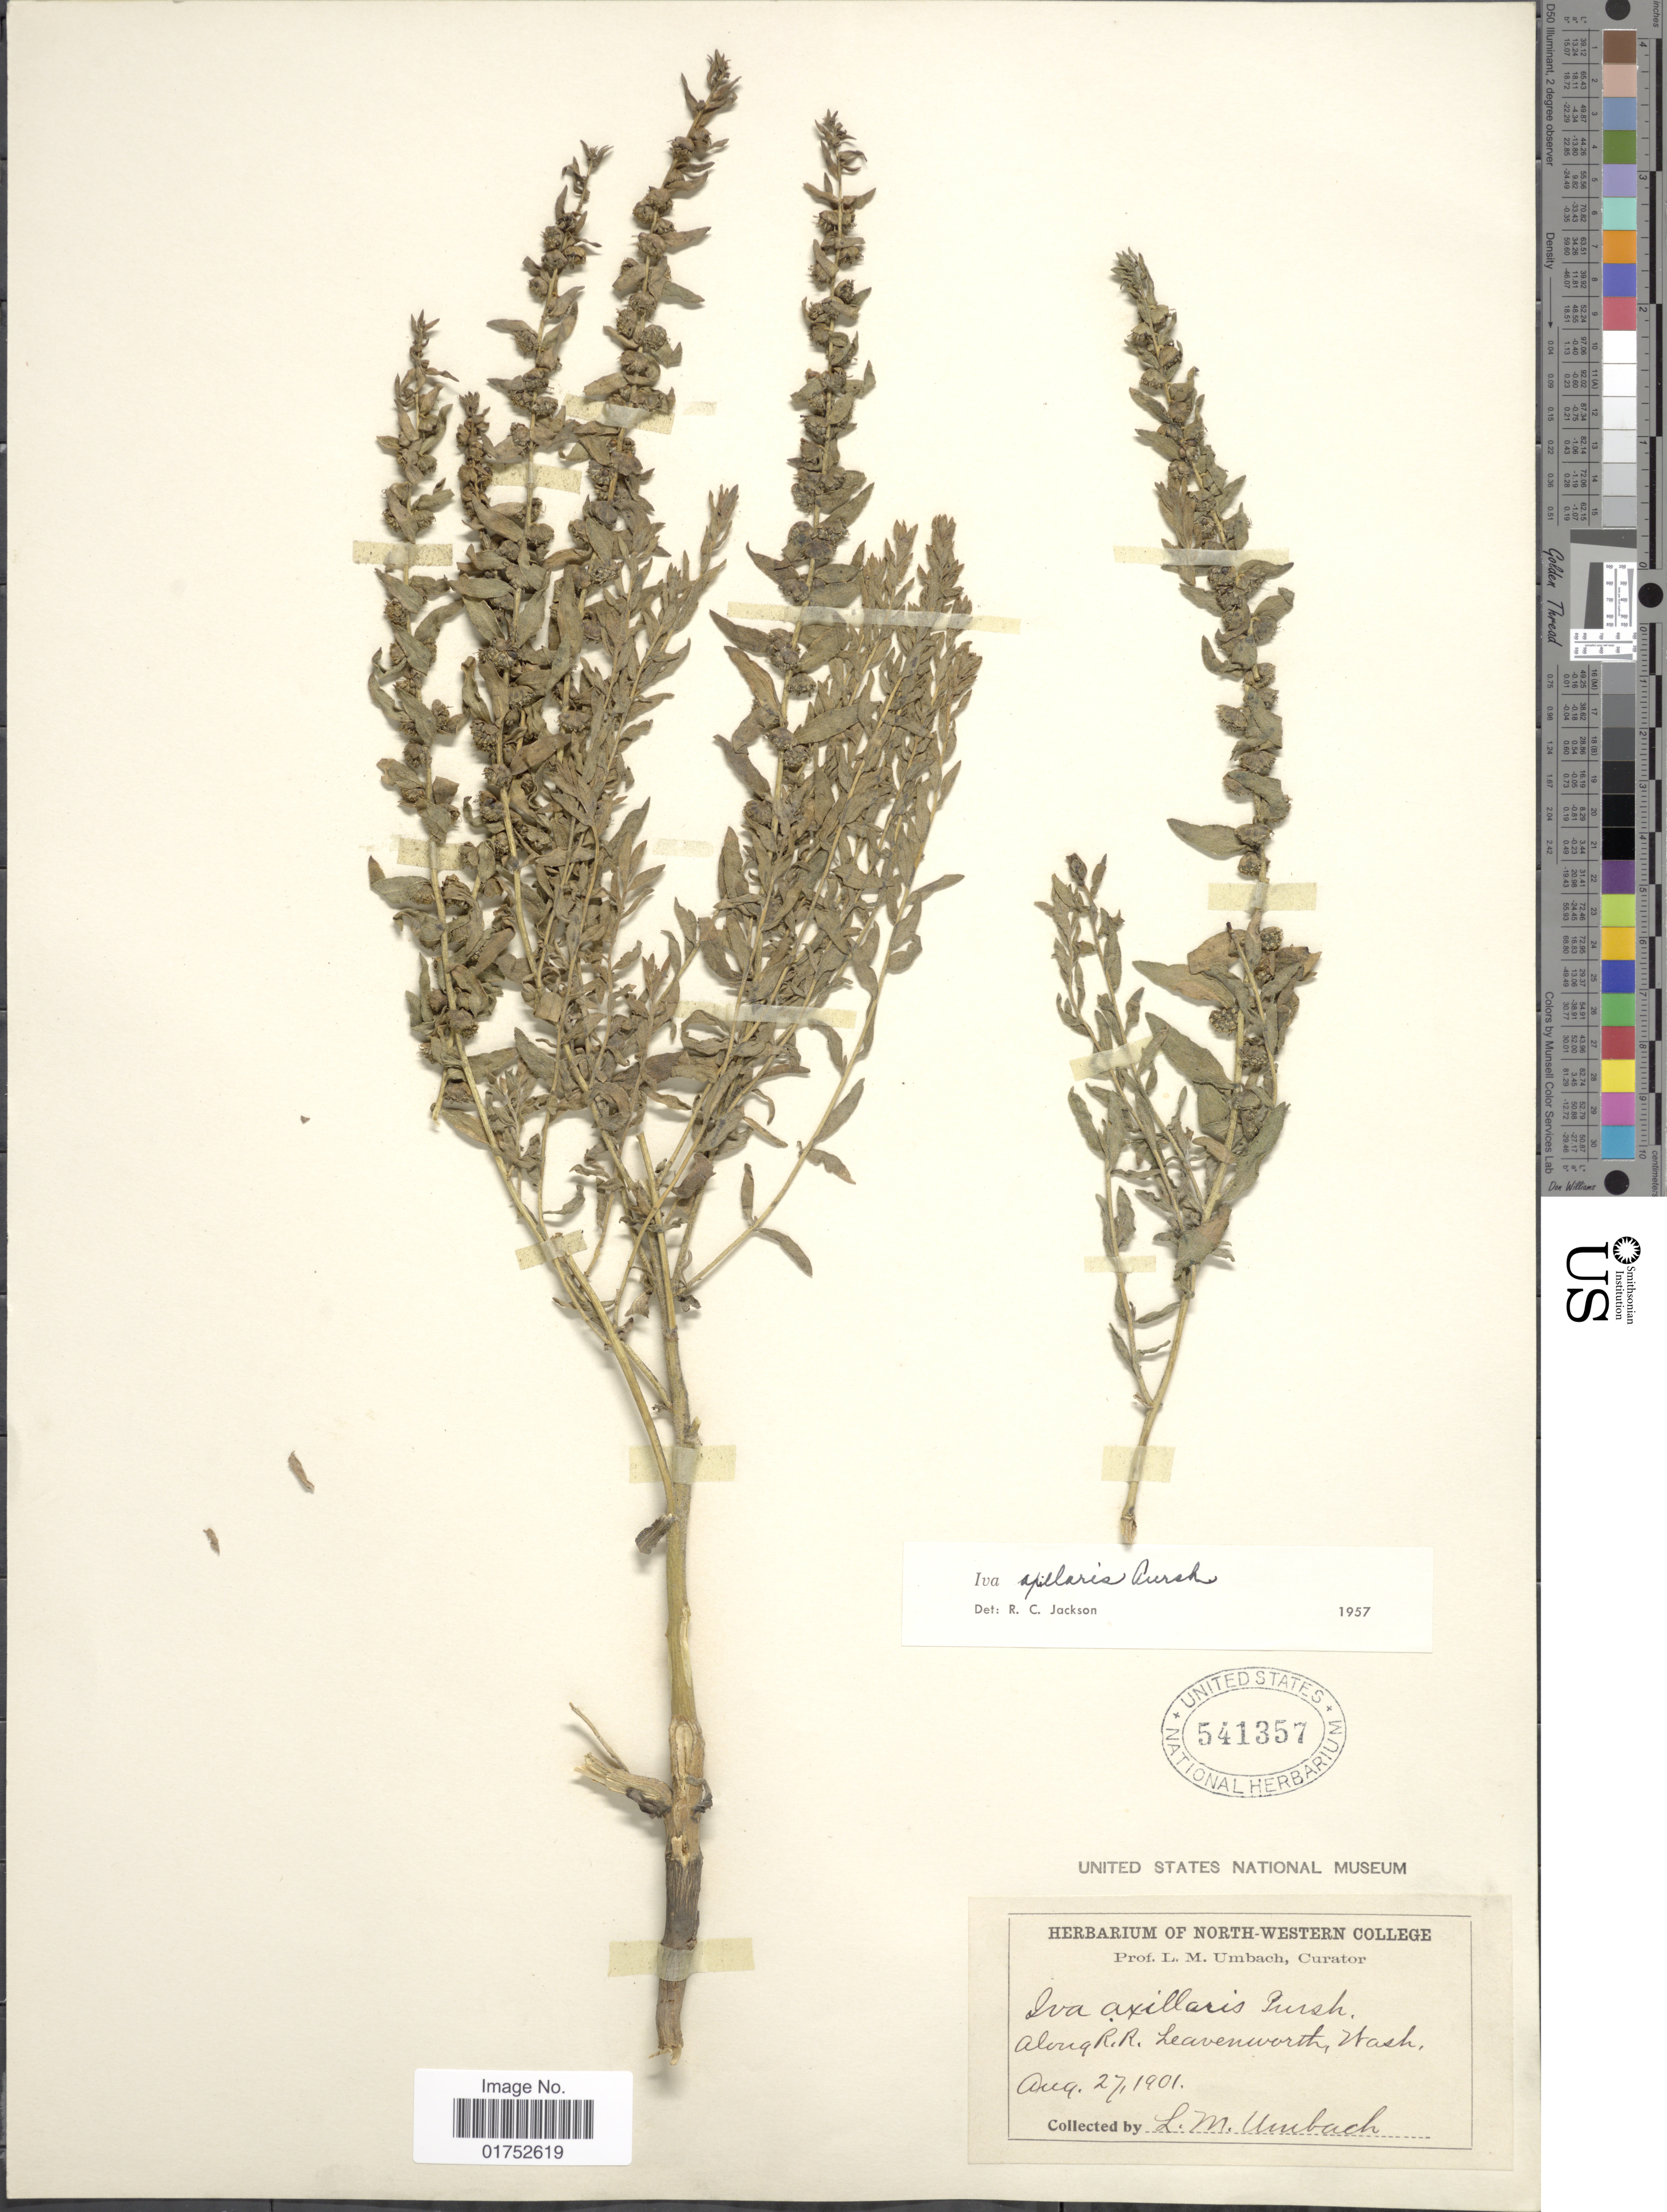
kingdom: Plantae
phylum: Tracheophyta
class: Magnoliopsida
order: Asterales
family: Asteraceae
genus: Iva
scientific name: Iva axillaris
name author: Pursh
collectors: L. M. Umbach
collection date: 1901-08-27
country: United States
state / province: Washington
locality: Along R.R. Leavenworth, Wash.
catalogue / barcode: US 541357